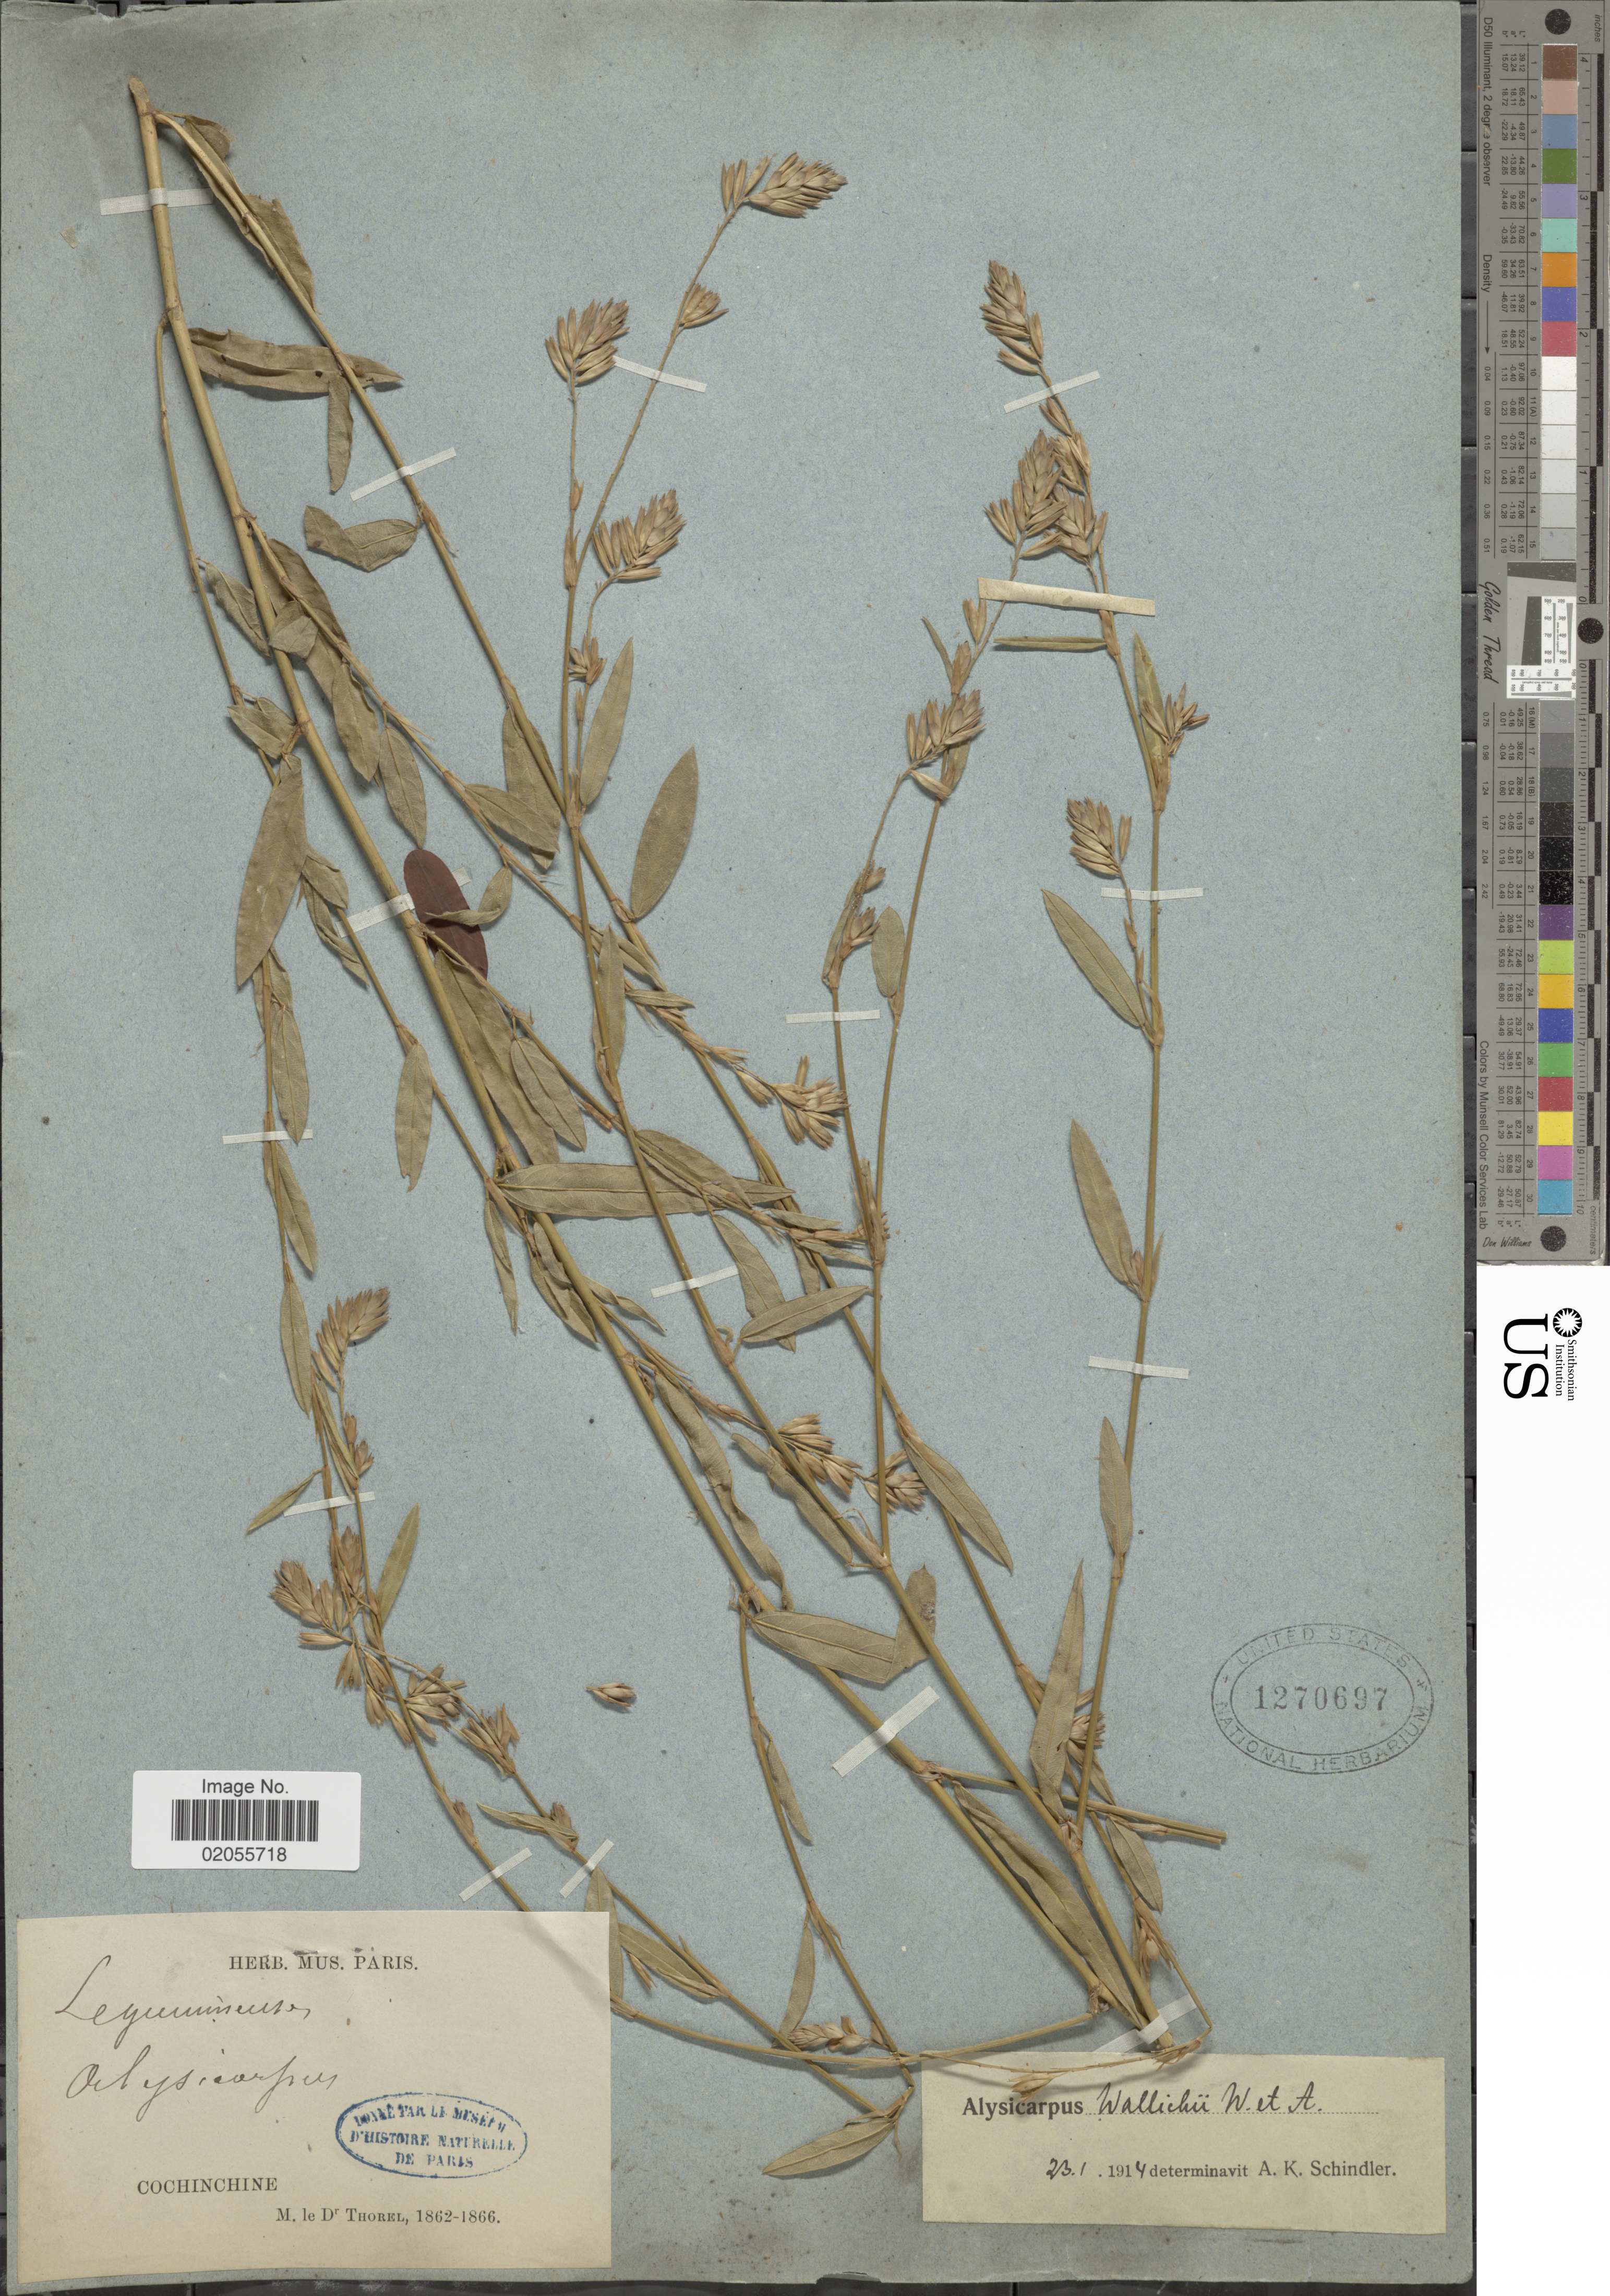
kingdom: Plantae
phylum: Tracheophyta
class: Magnoliopsida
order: Fabales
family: Fabaceae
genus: Alysicarpus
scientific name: Alysicarpus wallichii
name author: Wight & Arn.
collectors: C. Thorel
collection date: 1862/1866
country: Vietnam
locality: Cochinchine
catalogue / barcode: US 1270697